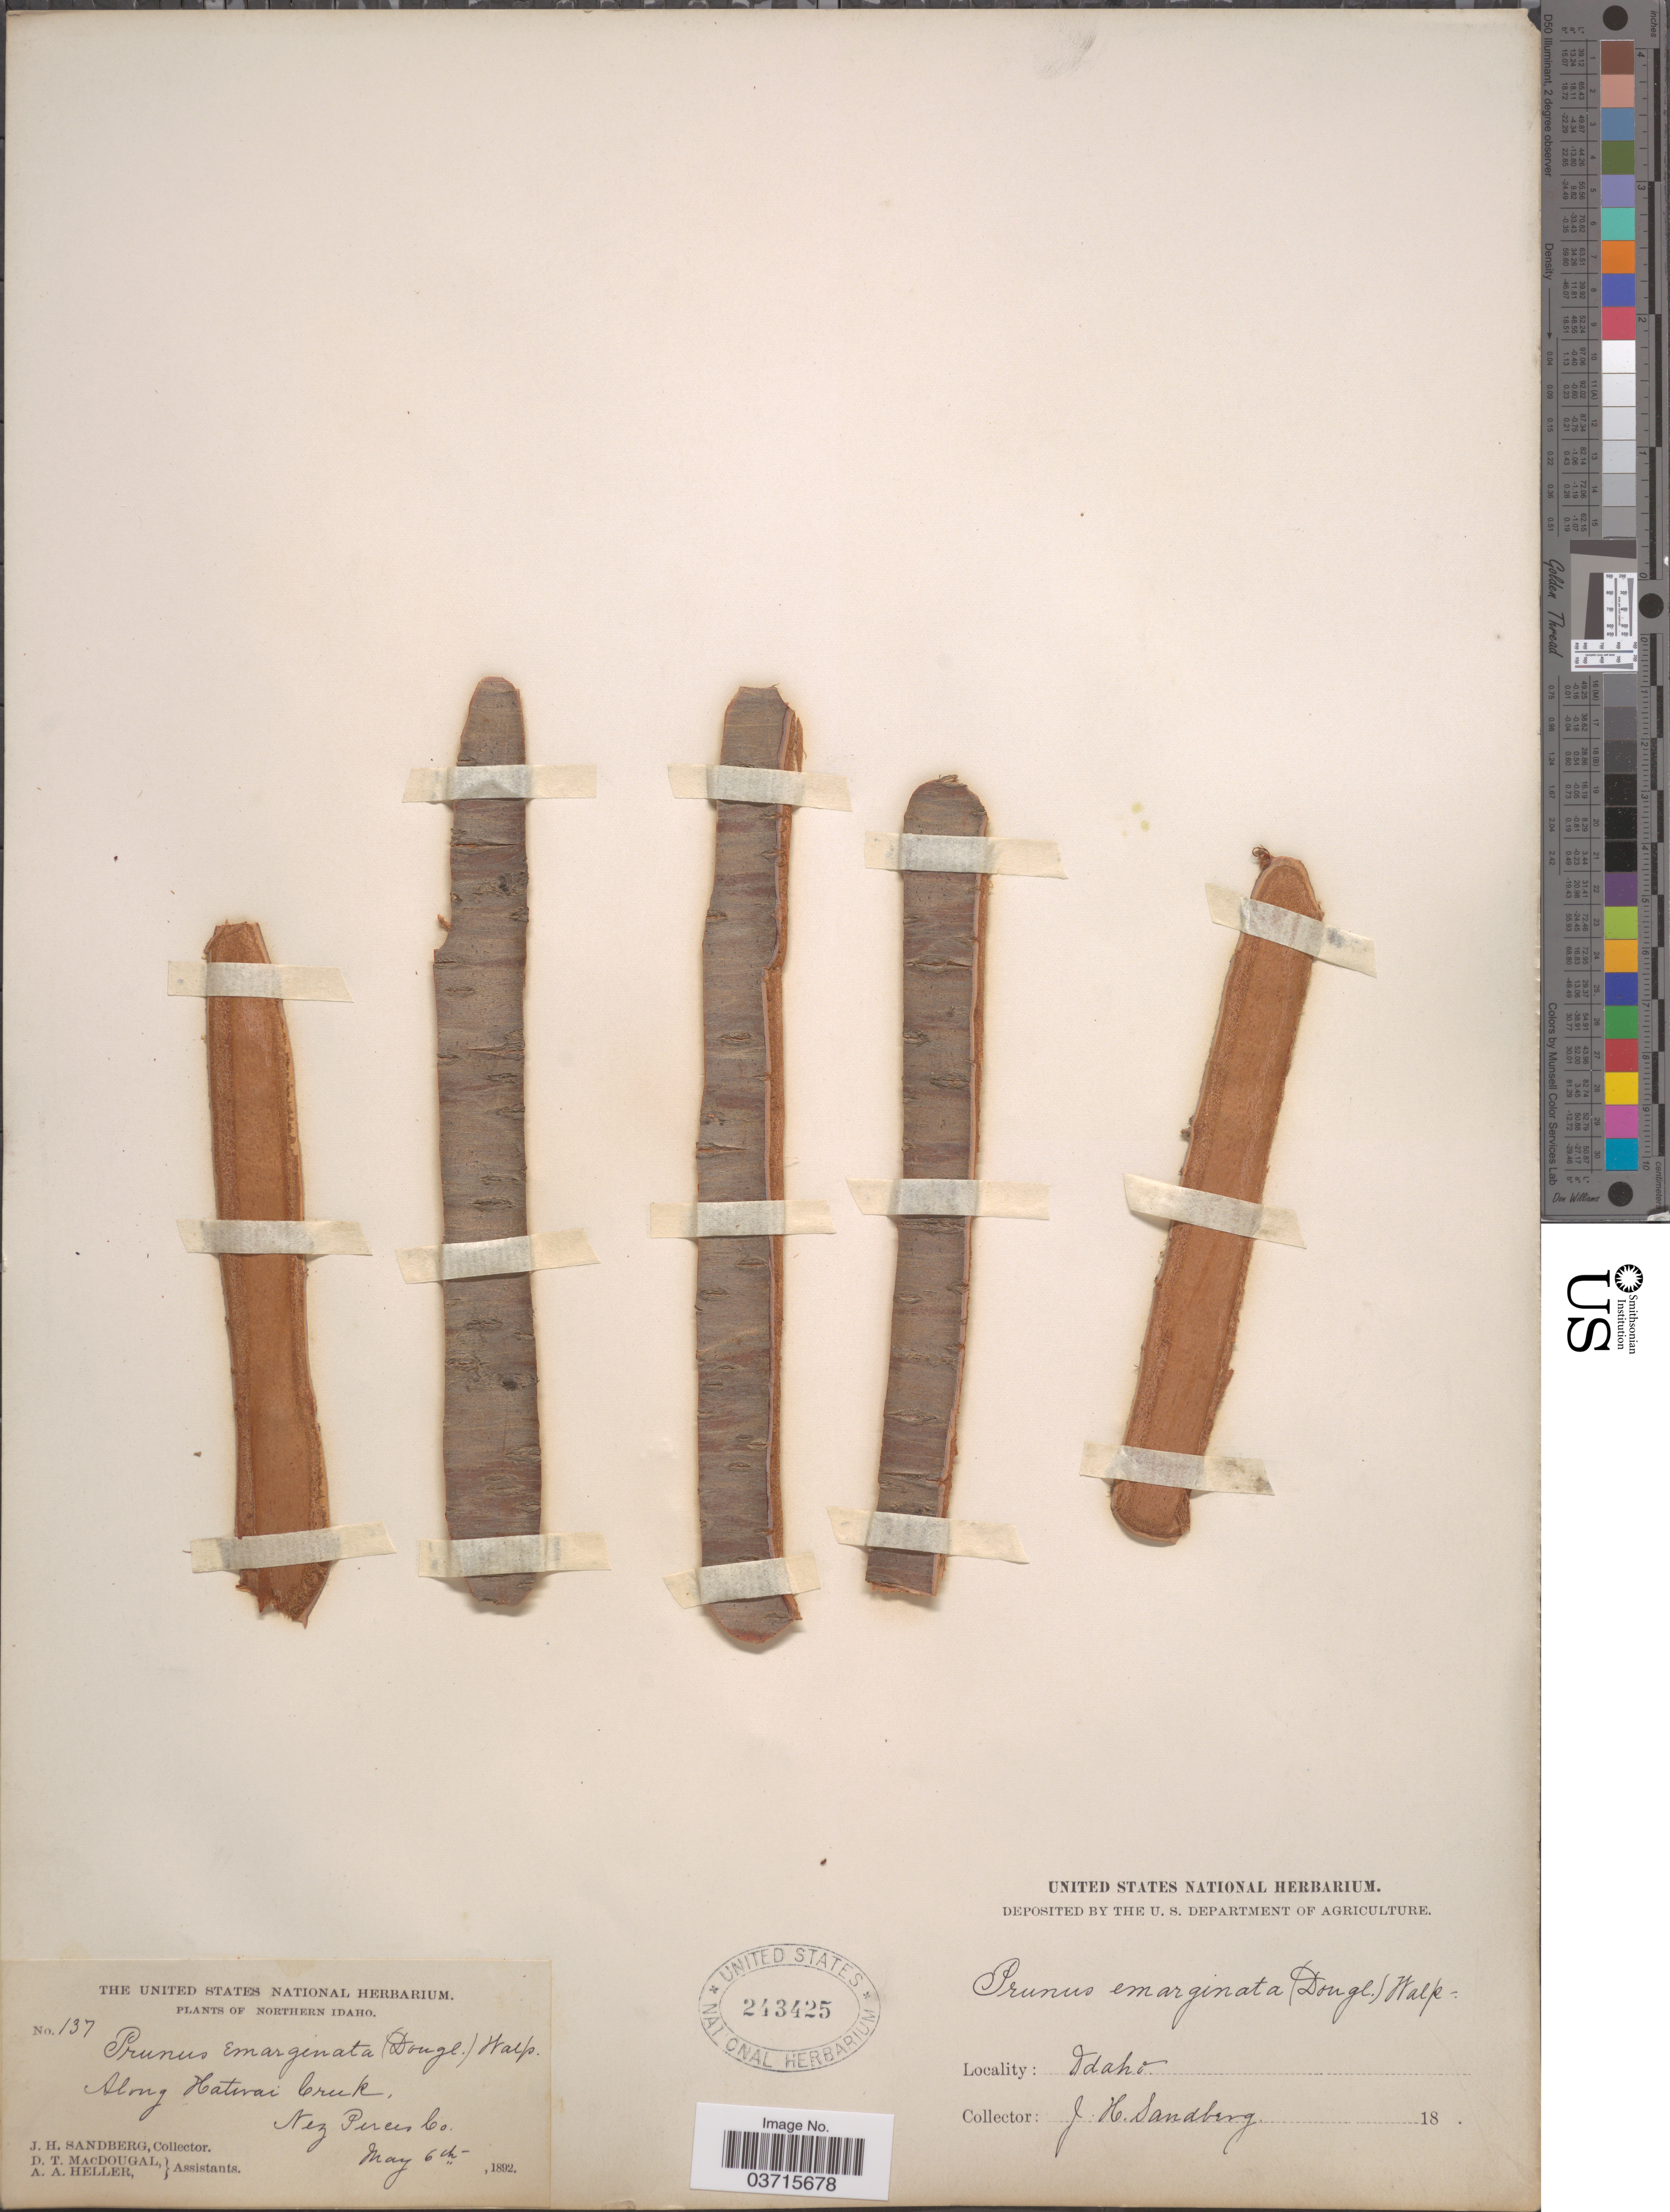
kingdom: Plantae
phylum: Tracheophyta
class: Magnoliopsida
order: Rosales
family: Rosaceae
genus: Prunus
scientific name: Prunus emarginata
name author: (Douglas ex Hook.) Eaton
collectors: J. H. Sandberg, D. T. MacDougal & A. A. Heller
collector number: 137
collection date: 1892-05-06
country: United States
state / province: Idaho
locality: Northern Idaho. Along Hatwai Creek, Nez Perces Co.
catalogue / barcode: US 243425